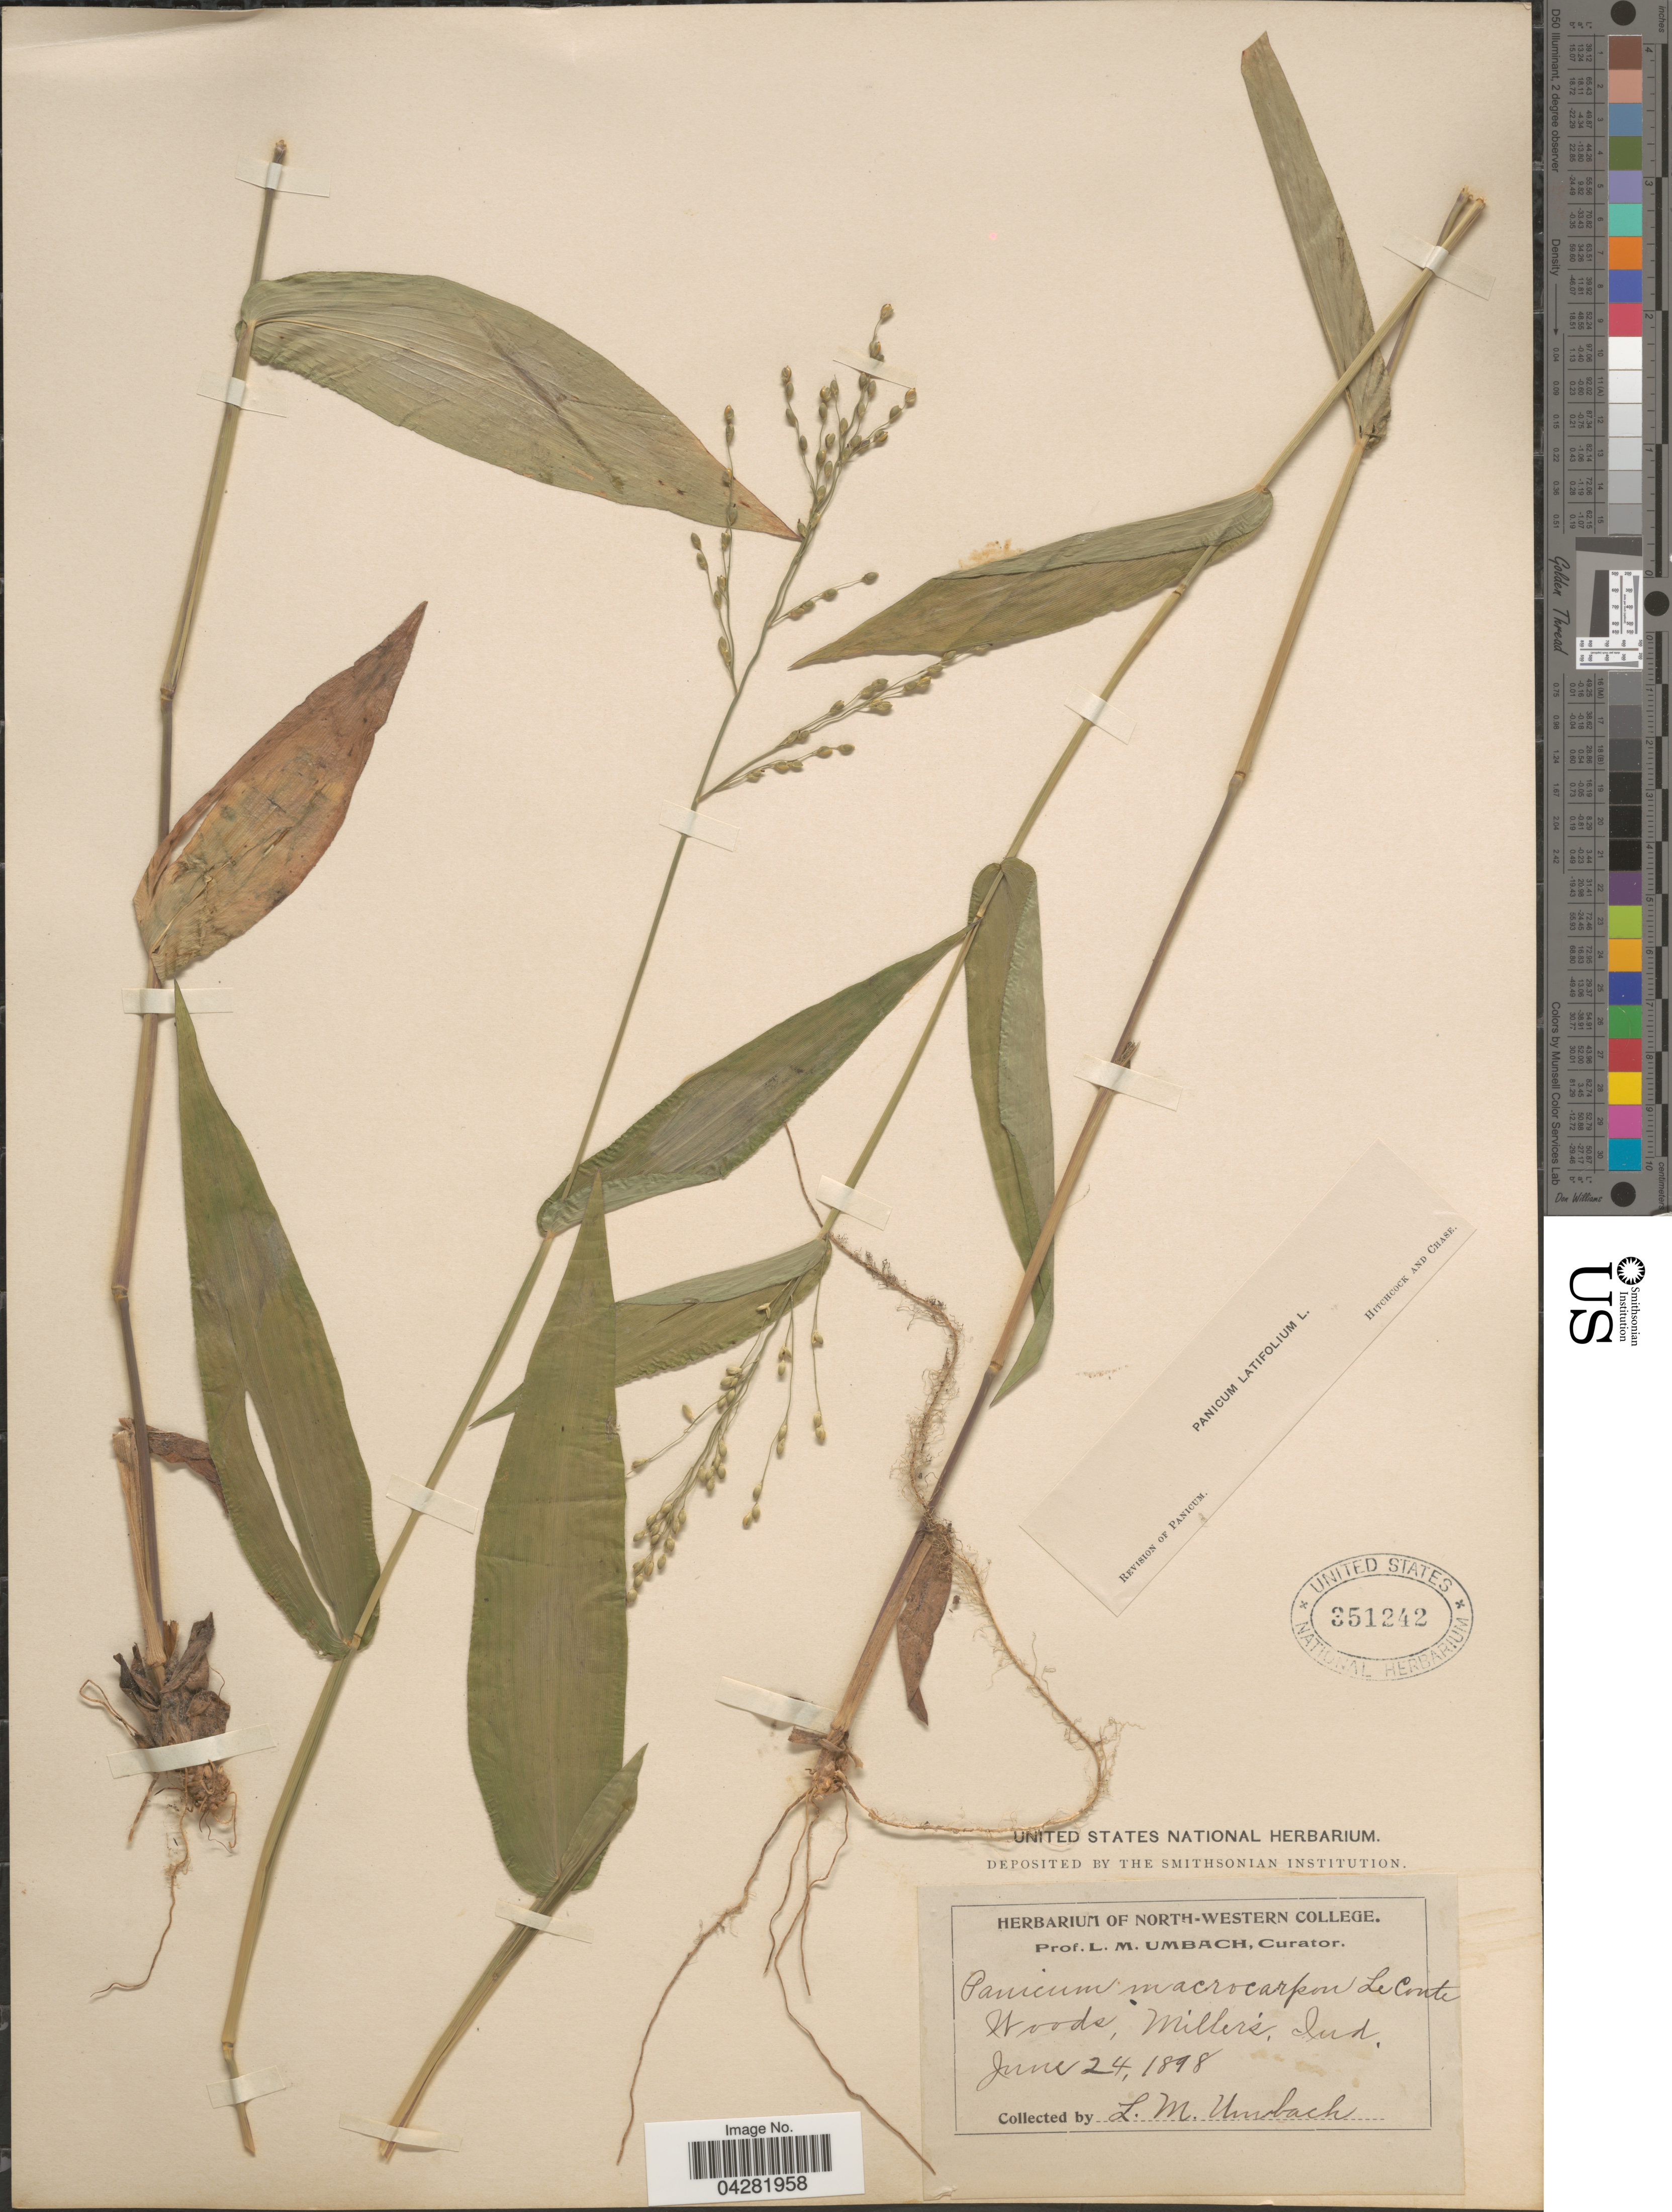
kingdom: Plantae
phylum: Tracheophyta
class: Liliopsida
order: Poales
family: Poaceae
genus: Dichanthelium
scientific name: Dichanthelium latifolium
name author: (L.) Harvill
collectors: L. M. Umbach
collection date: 1898-06-24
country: United States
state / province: Indiana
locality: Woods, Millers.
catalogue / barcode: US 351242